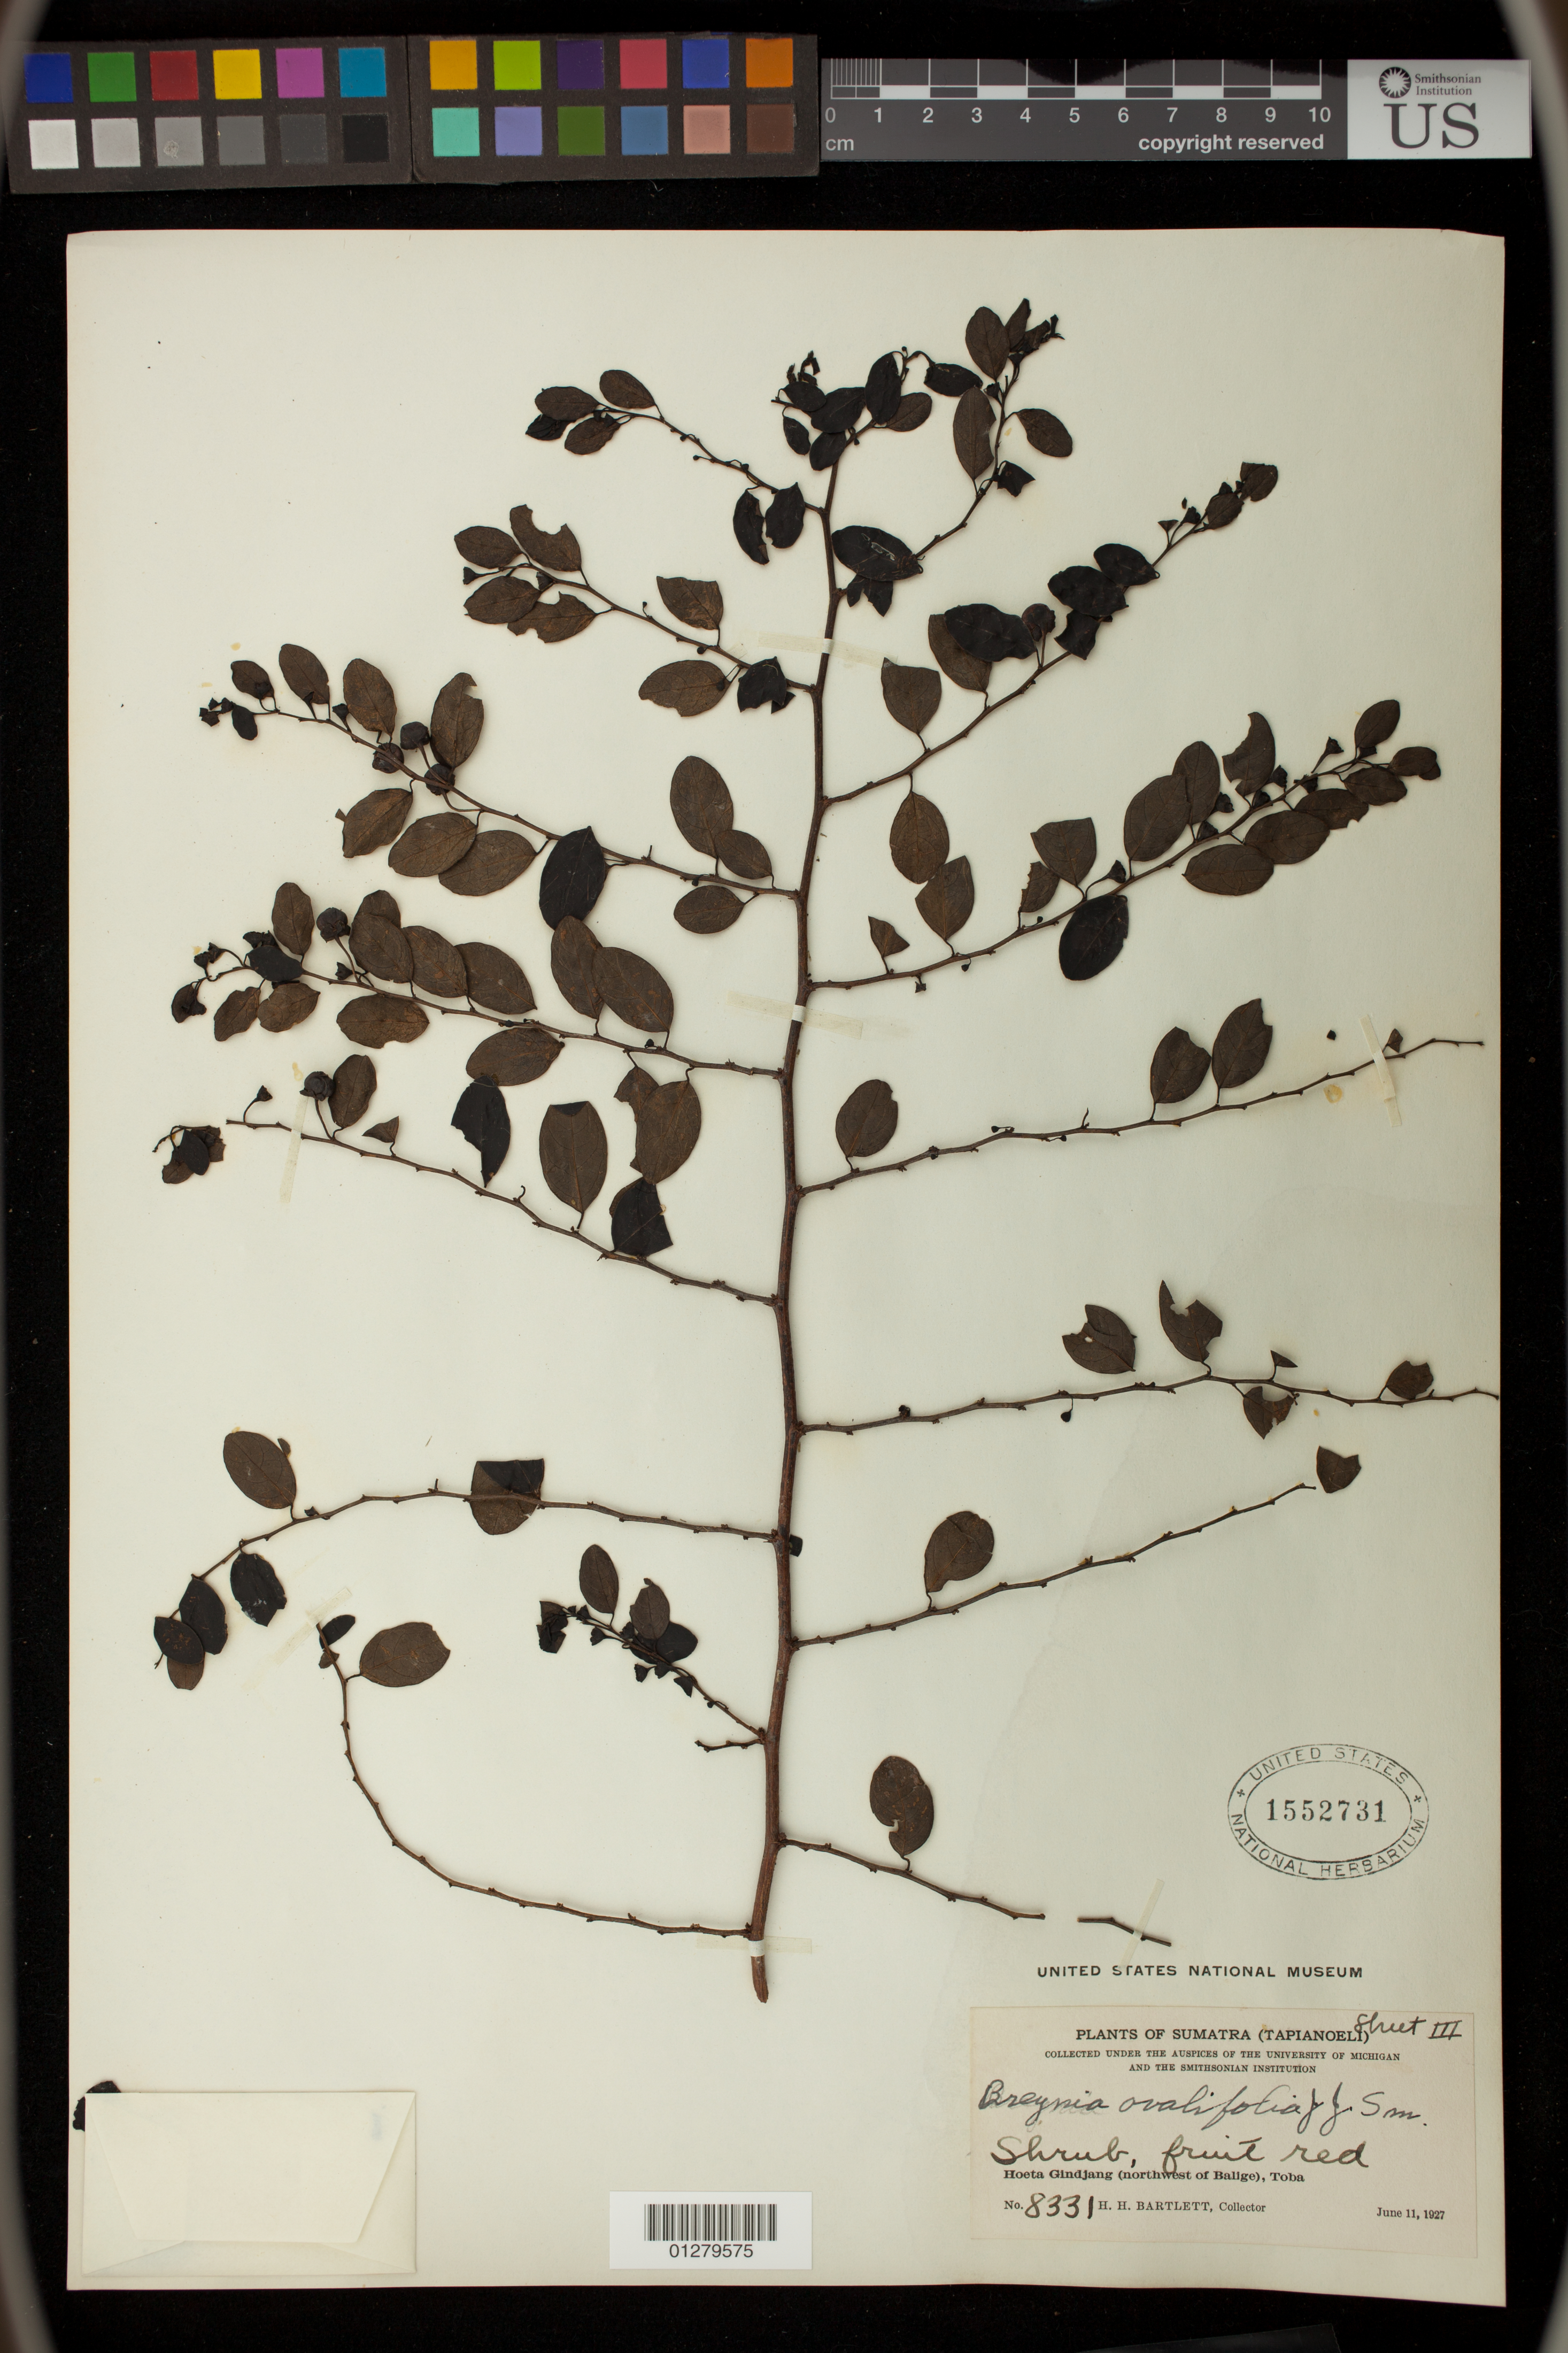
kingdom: Plantae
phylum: Tracheophyta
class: Magnoliopsida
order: Malpighiales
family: Phyllanthaceae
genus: Breynia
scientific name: Breynia ovalifolia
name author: J.J. Sm.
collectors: H. H. Bartlett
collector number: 8331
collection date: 1927-06-11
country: Indonesia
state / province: Sumatra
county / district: Sumatera Utara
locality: Sumatra, Tapianoeli: Hoeta Gindjang (northwest of Balige), Toba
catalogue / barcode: US 1552731